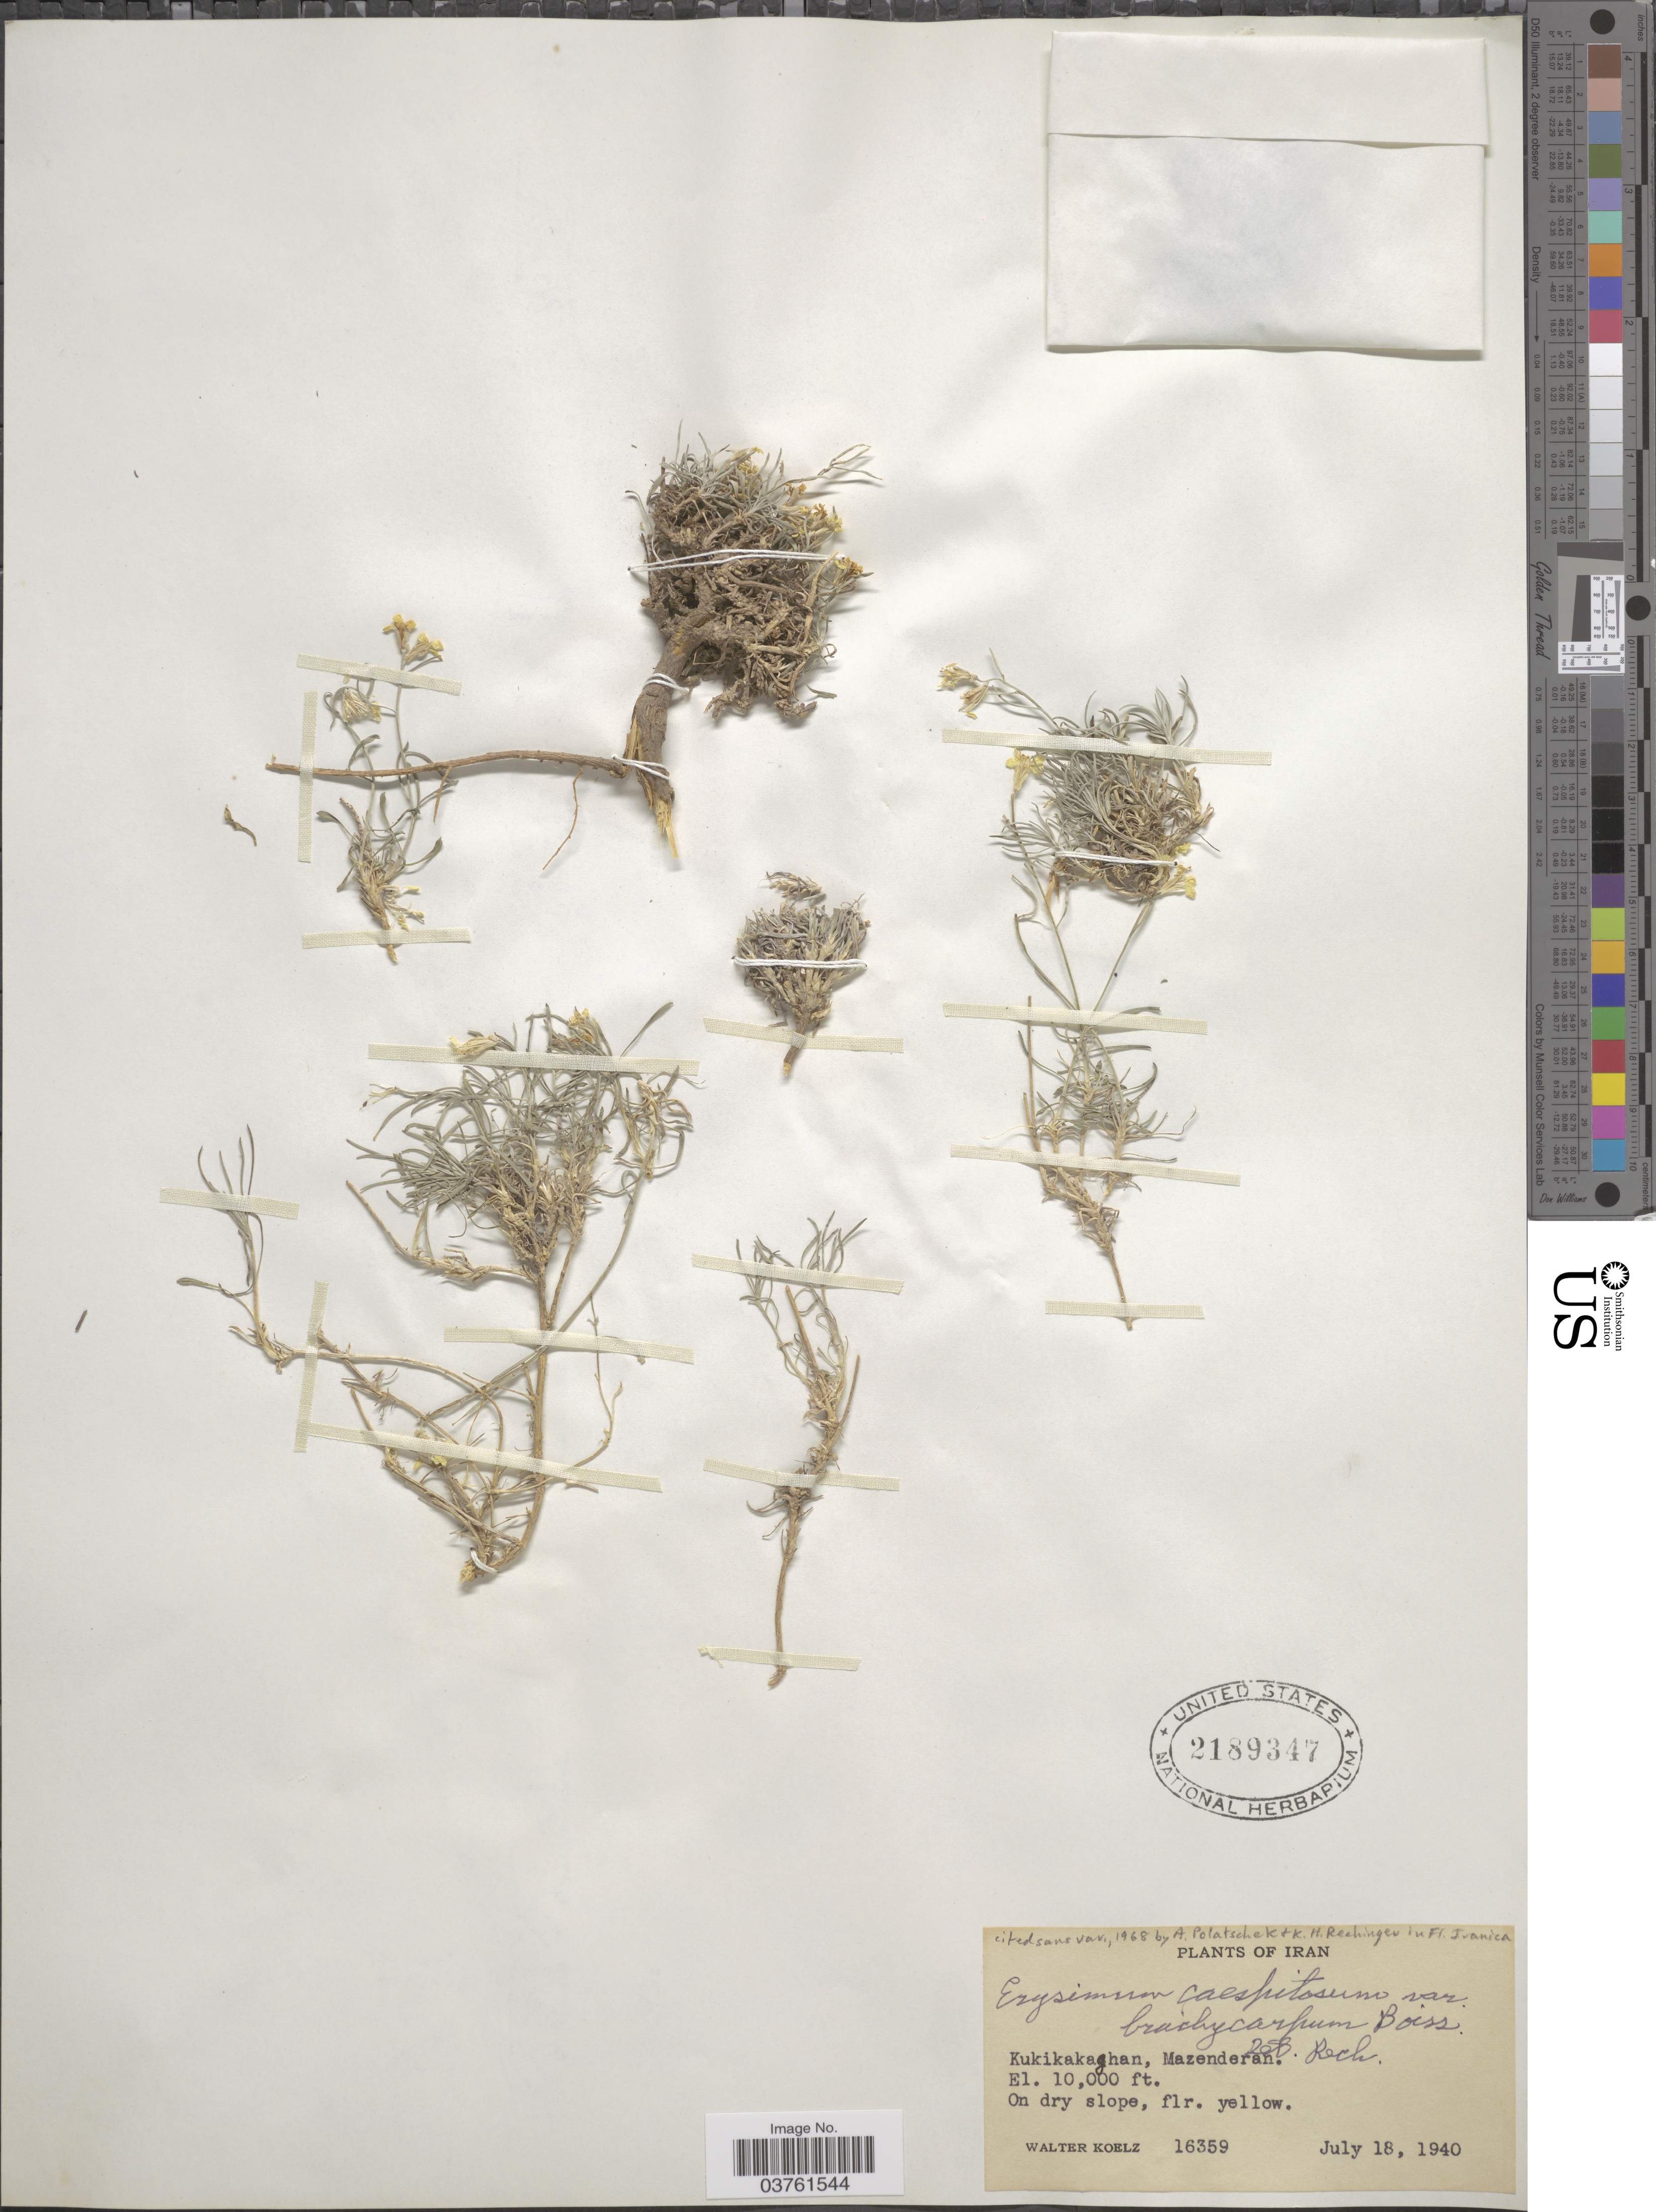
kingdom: Plantae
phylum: Tracheophyta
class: Magnoliopsida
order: Brassicales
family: Brassicaceae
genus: Erysimum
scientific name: Erysimum caespitosum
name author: DC.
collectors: W. N. Koelz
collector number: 16359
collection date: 1940-07-18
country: Iran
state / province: Mazandaran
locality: Kukikakaghan, Mazenderan.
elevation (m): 3048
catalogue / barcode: US 2189347